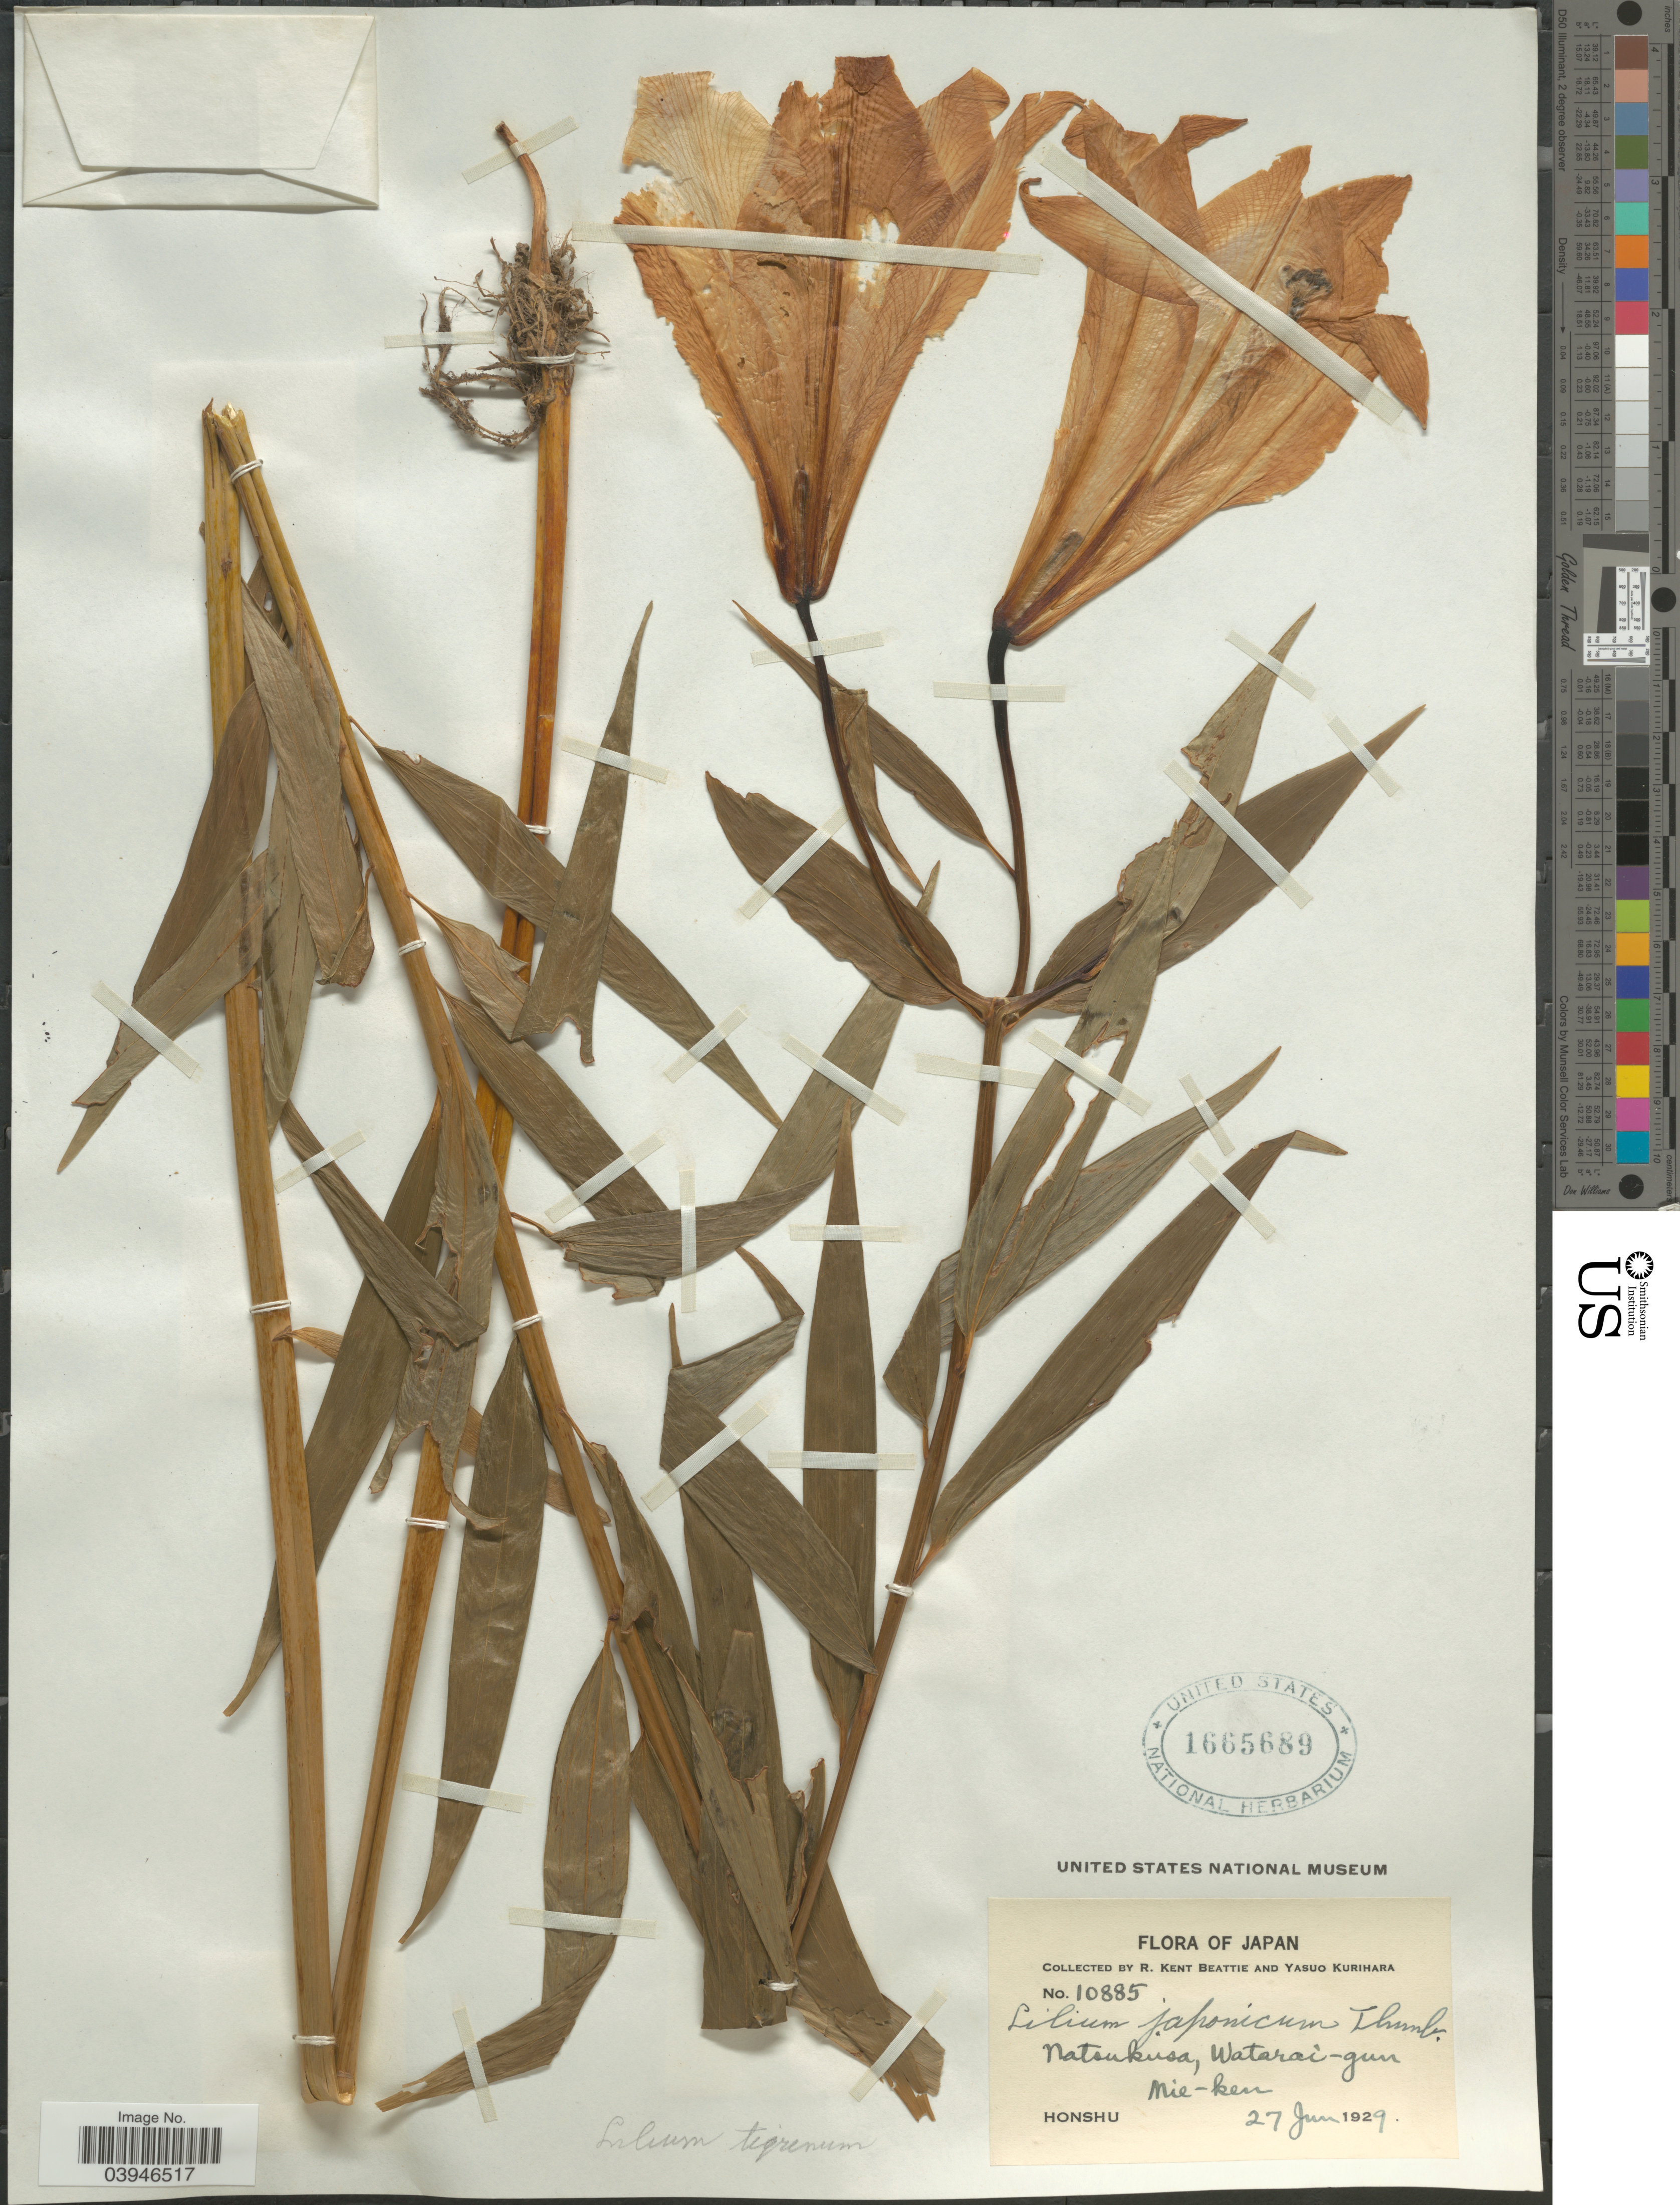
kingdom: Plantae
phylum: Tracheophyta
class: Liliopsida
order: Liliales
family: Liliaceae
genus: Lilium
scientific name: Lilium japonicum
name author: Thunb.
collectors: R. K. Beattie & Y. Kurihara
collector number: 10885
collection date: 1929-06-27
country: Japan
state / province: Mie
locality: Natsukusa, Watarai-gun. Mie-ken. Honshu.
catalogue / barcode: US 1665689